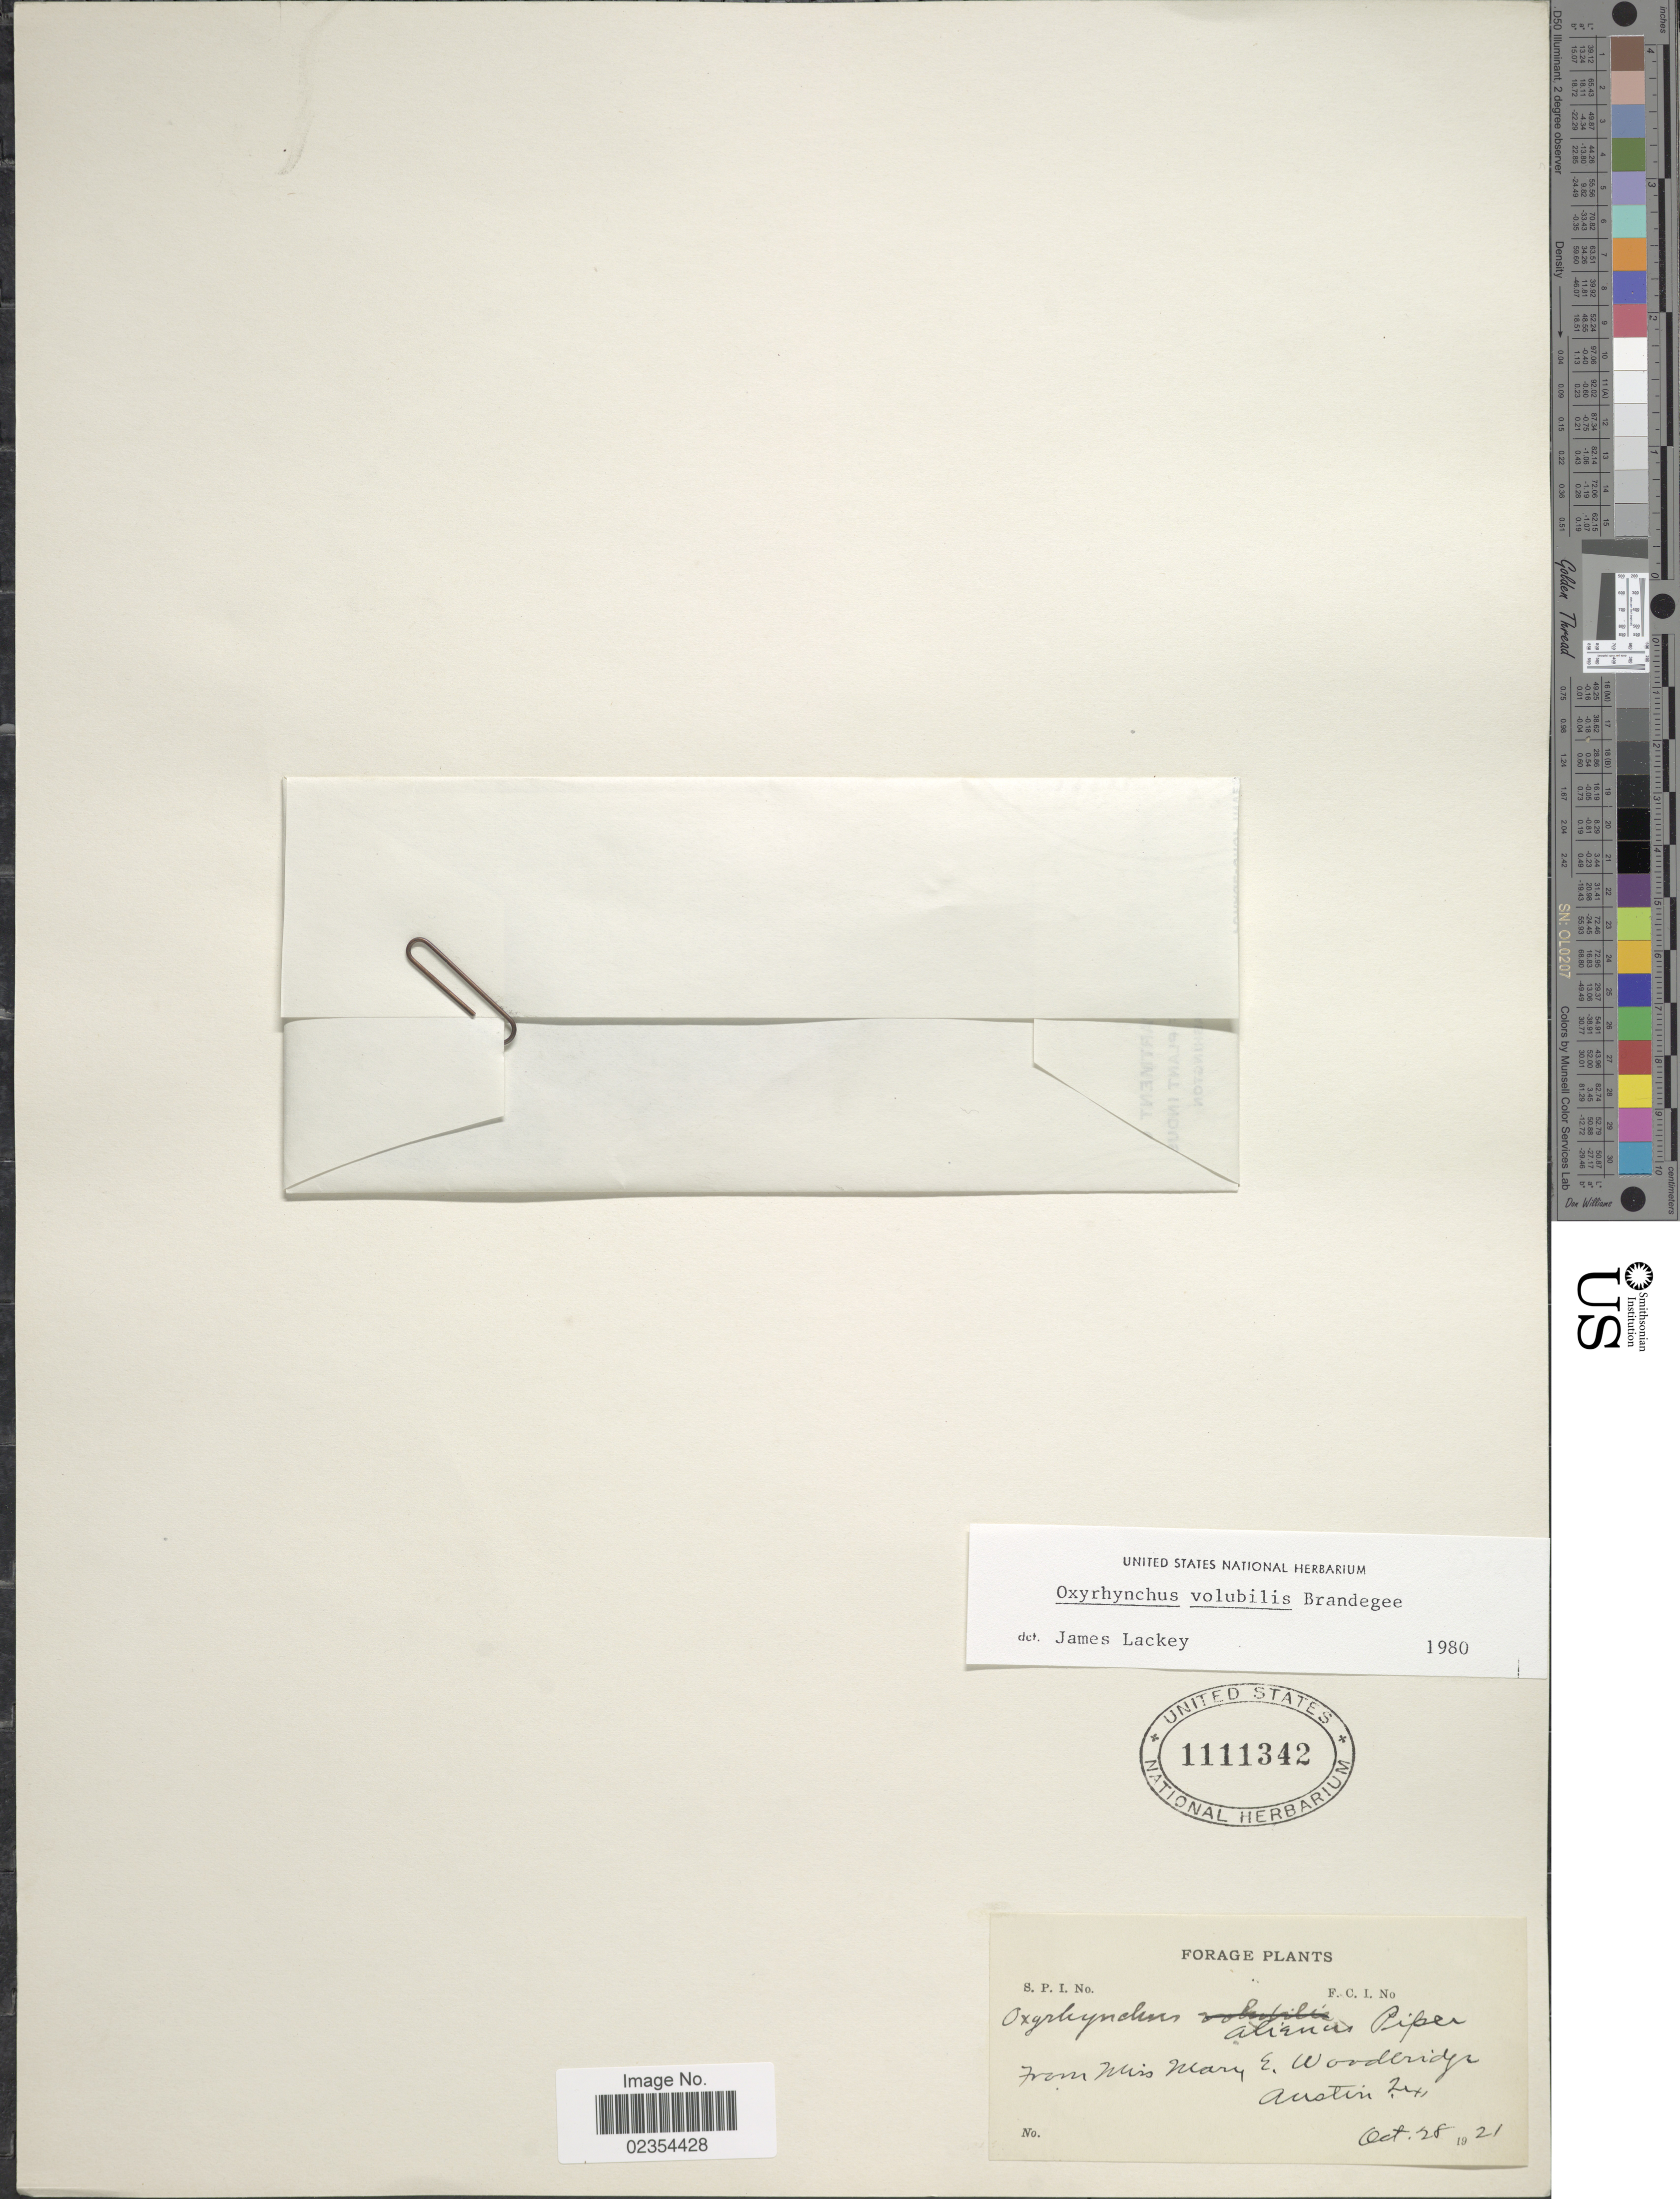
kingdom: Plantae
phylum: Tracheophyta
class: Magnoliopsida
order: Fabales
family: Fabaceae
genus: Oxyrhynchus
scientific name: Oxyrhynchus volubilis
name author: Brandegee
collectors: M. Woodbridge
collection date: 1921-10-28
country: United States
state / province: Texas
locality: Austin.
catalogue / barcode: US 1111342